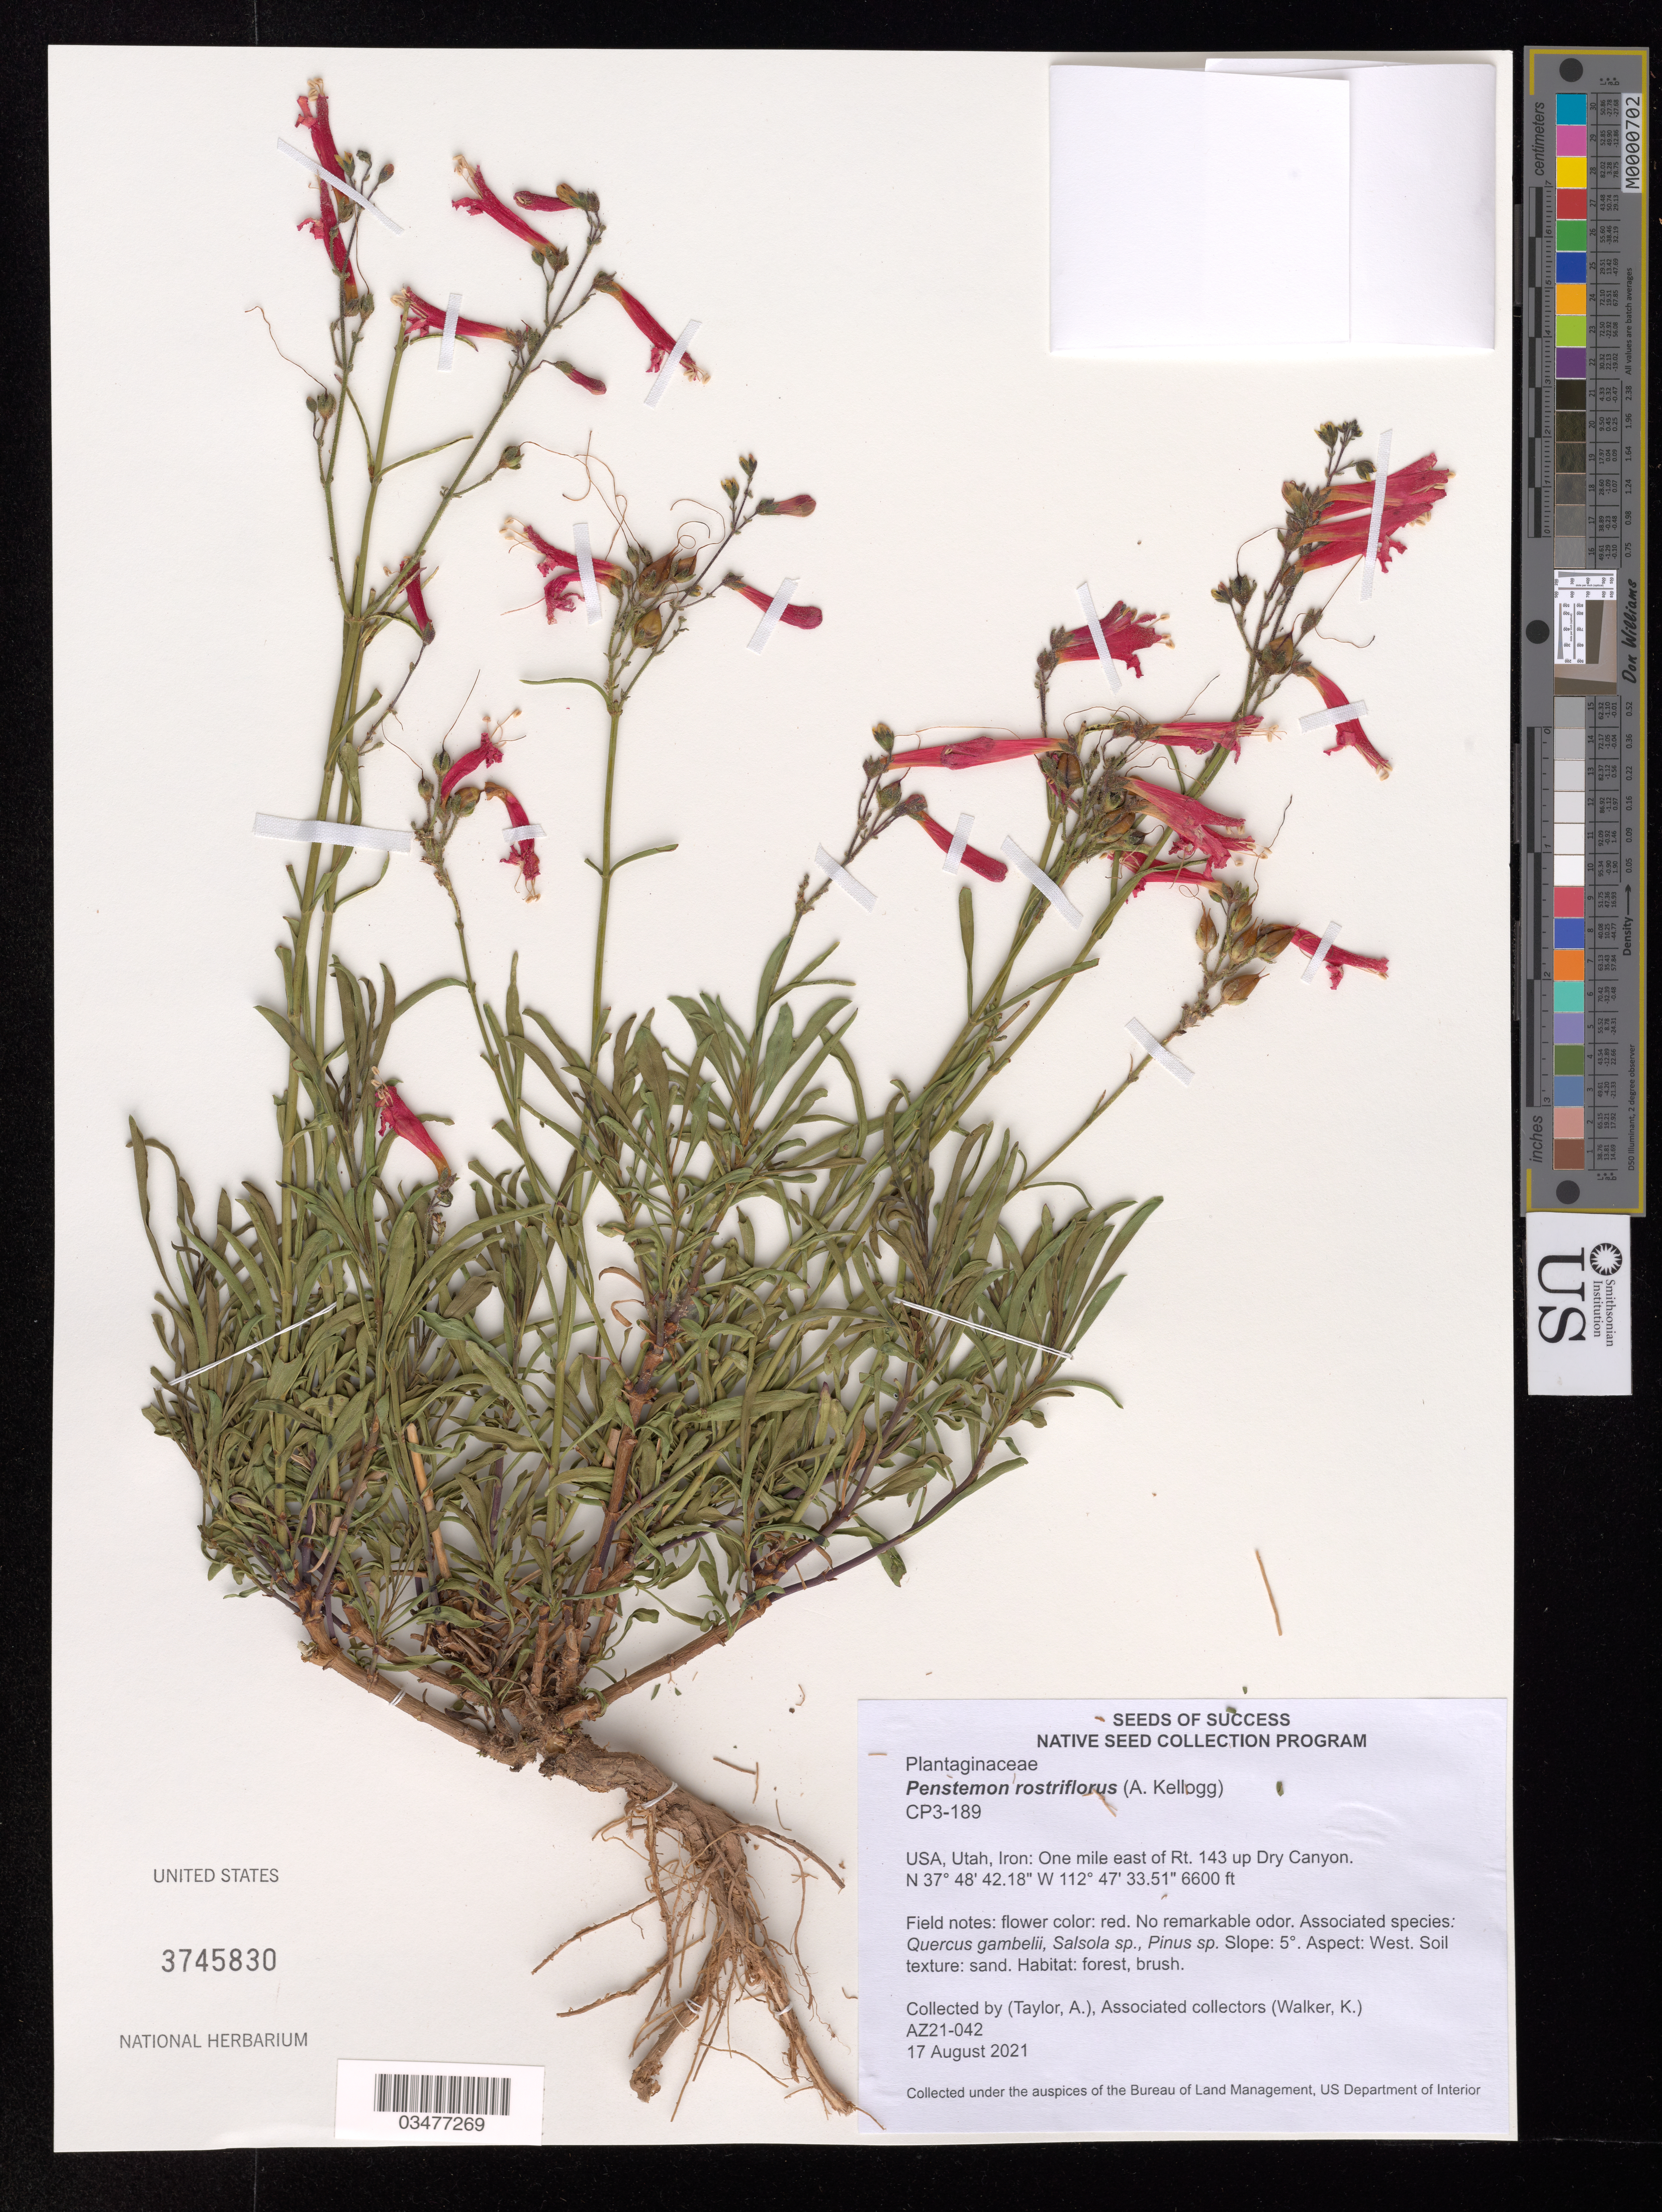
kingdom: Plantae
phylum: Tracheophyta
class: Magnoliopsida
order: Lamiales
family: Plantaginaceae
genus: Penstemon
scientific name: Penstemon rostriflorus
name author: Kellogg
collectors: A. Taylor & K. Walker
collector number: AZ21-042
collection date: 2021-08-17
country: United States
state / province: Utah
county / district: Iron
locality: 1 mi. E of Rt. 143 up Dry Canyon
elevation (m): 2012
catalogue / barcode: US 3745830